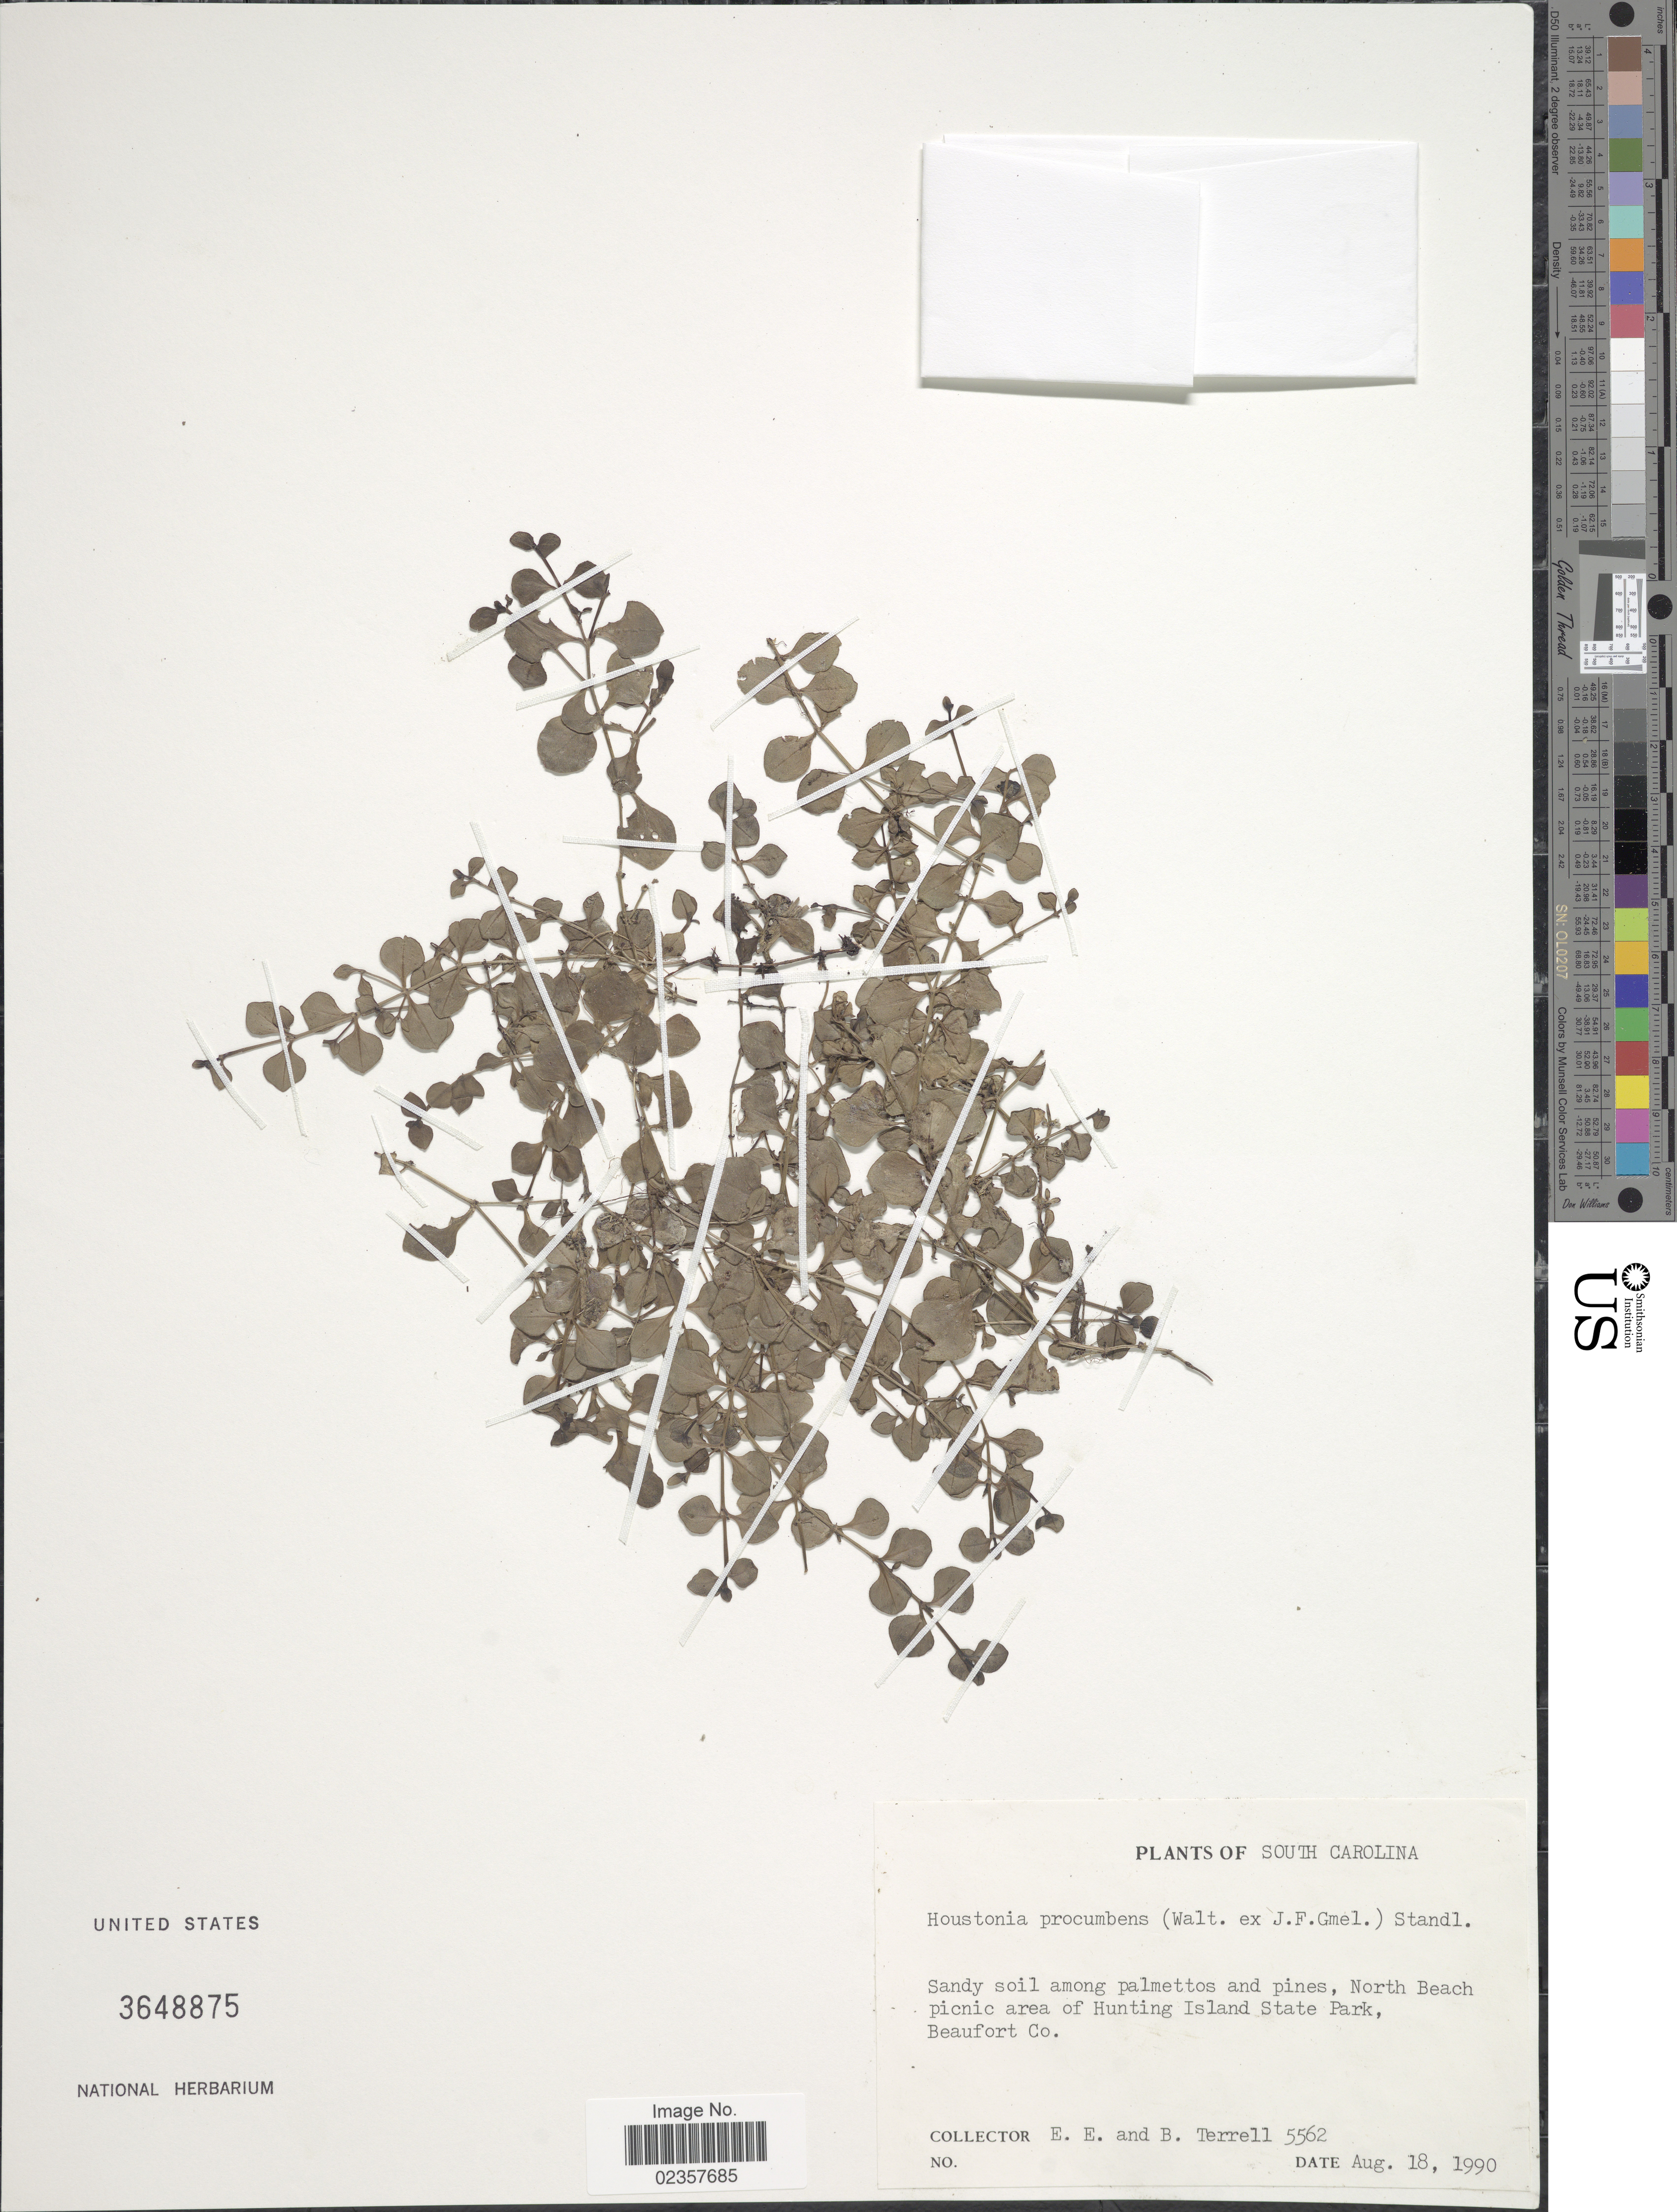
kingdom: Plantae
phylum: Tracheophyta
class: Magnoliopsida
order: Gentianales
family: Rubiaceae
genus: Houstonia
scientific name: Houstonia procumbens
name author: (Walter ex J.F. Gmel.) Standl.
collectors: E. E. Terrell & B. Terrell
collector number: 5562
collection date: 1990-08-18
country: United States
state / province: South Carolina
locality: North beach picnic area of Hunting Island State Park, Beaufort Co.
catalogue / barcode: US 3648875